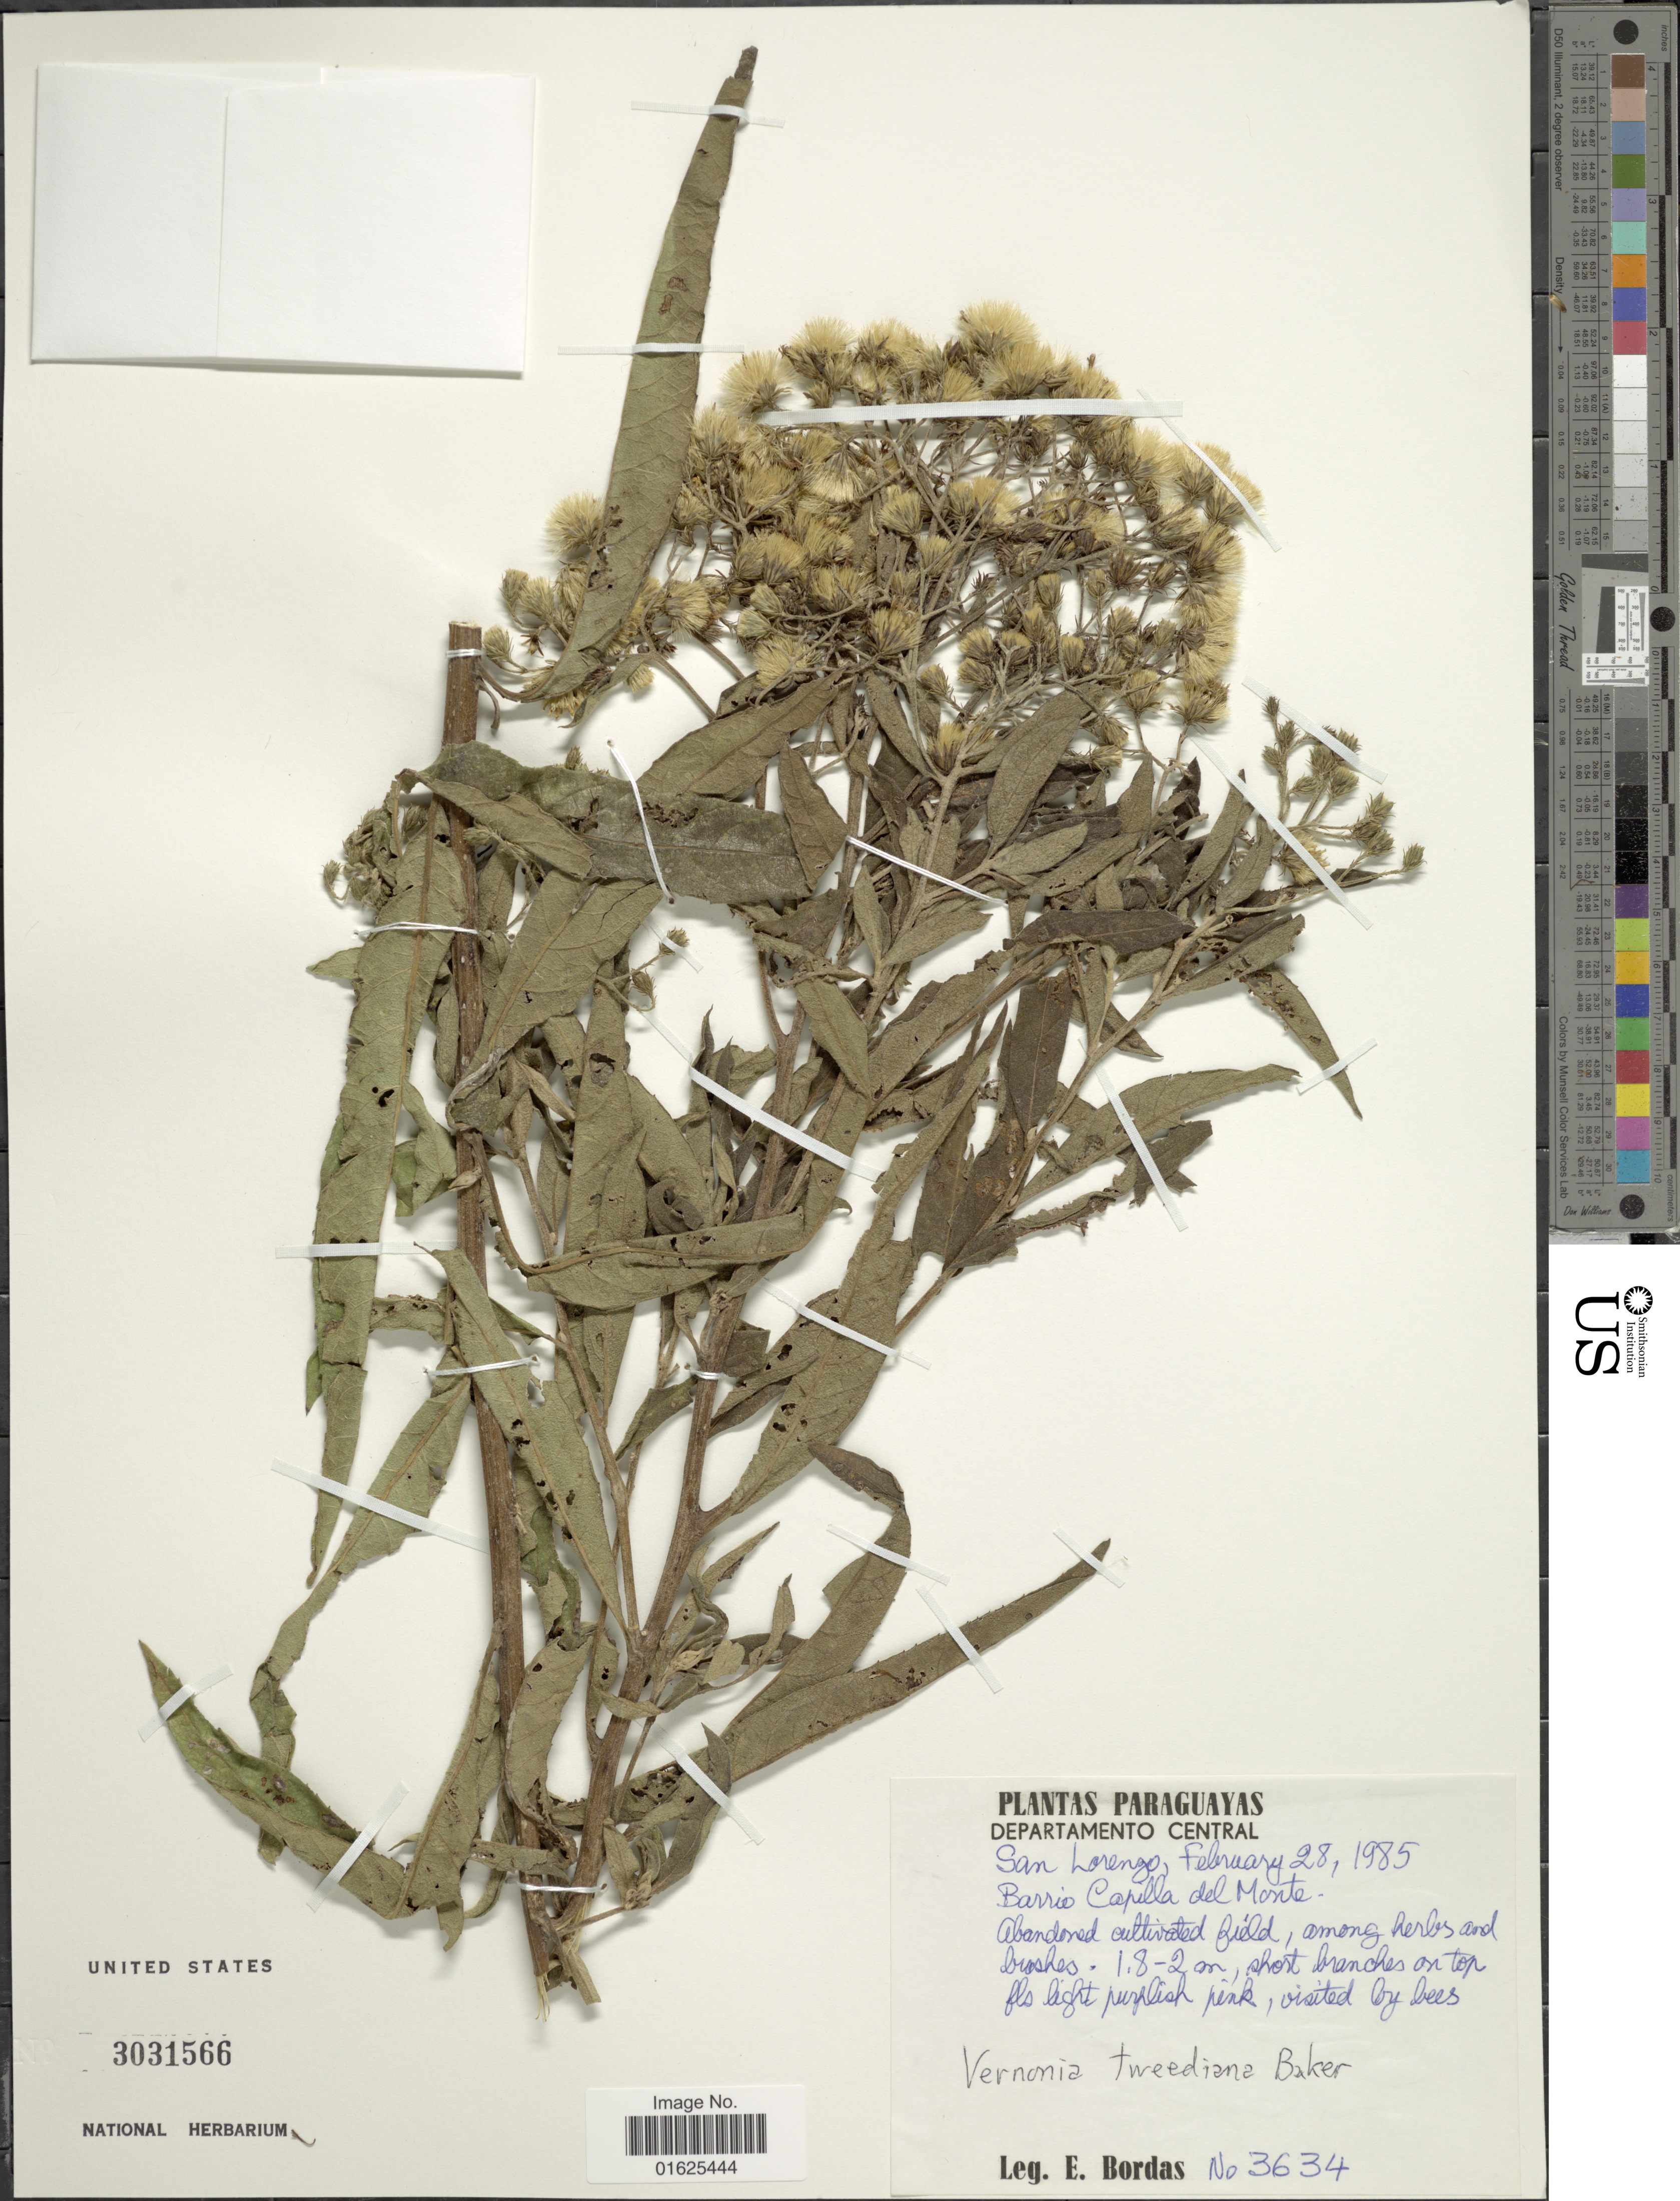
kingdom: Plantae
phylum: Tracheophyta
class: Magnoliopsida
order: Asterales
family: Asteraceae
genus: Vernonanthura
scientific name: Vernonanthura tweedieana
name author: (Baker) H. Rob.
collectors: E. Bordas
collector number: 3634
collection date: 1985-08-28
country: Paraguay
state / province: Central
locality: Departamento Central, San Lorenzo, barrio Capilla del Monte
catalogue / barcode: US 3031566